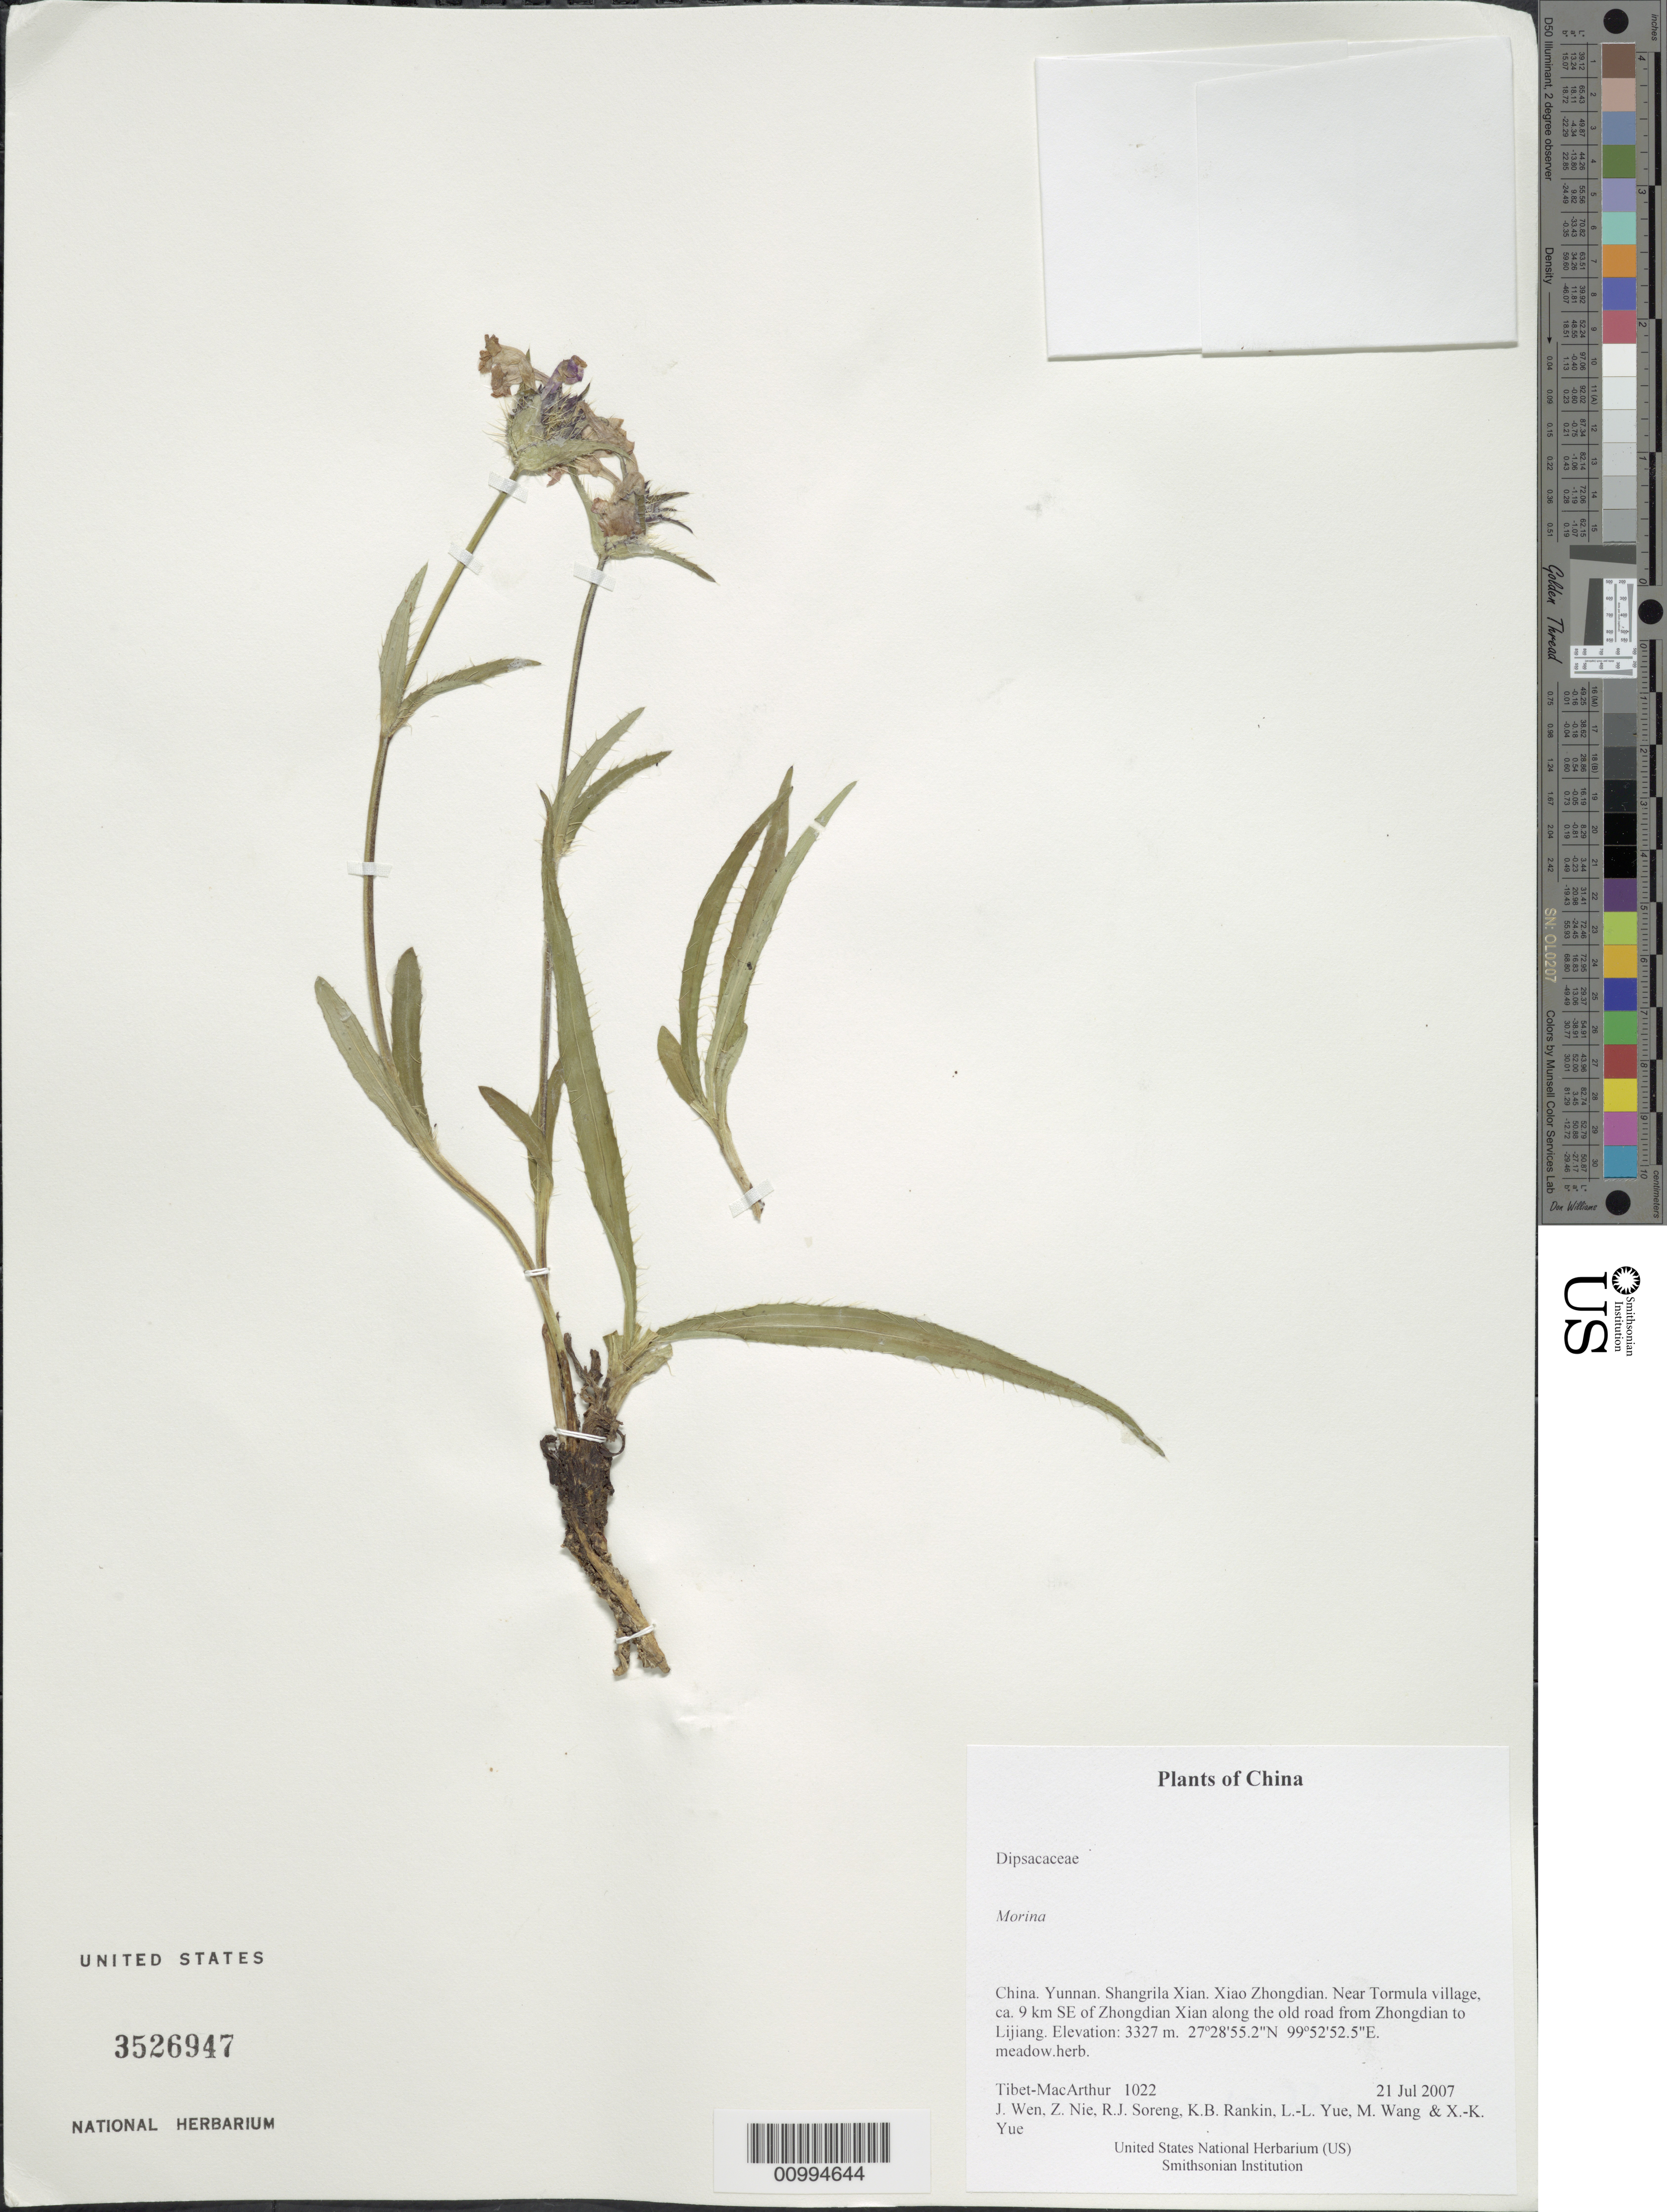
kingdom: Plantae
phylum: Tracheophyta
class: Magnoliopsida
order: Dipsacales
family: Caprifoliaceae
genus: Morina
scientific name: Morina sp.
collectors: Tibet-MacArthur, J. Wen, Z. Nie, R. J. Soreng, K. Rankin, L. Yue, M. Wang & X. Yue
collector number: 1022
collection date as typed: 21 Jul 2007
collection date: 2007-07-21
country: China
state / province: Yunnan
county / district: Shangrila Xian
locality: Xiao Zhongdian. Near Tormula village, ca. 9 km SE of Zhongdian Xian along the old road from Zhongdian to Lijiang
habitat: meadow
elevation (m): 3327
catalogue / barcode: US 3526947